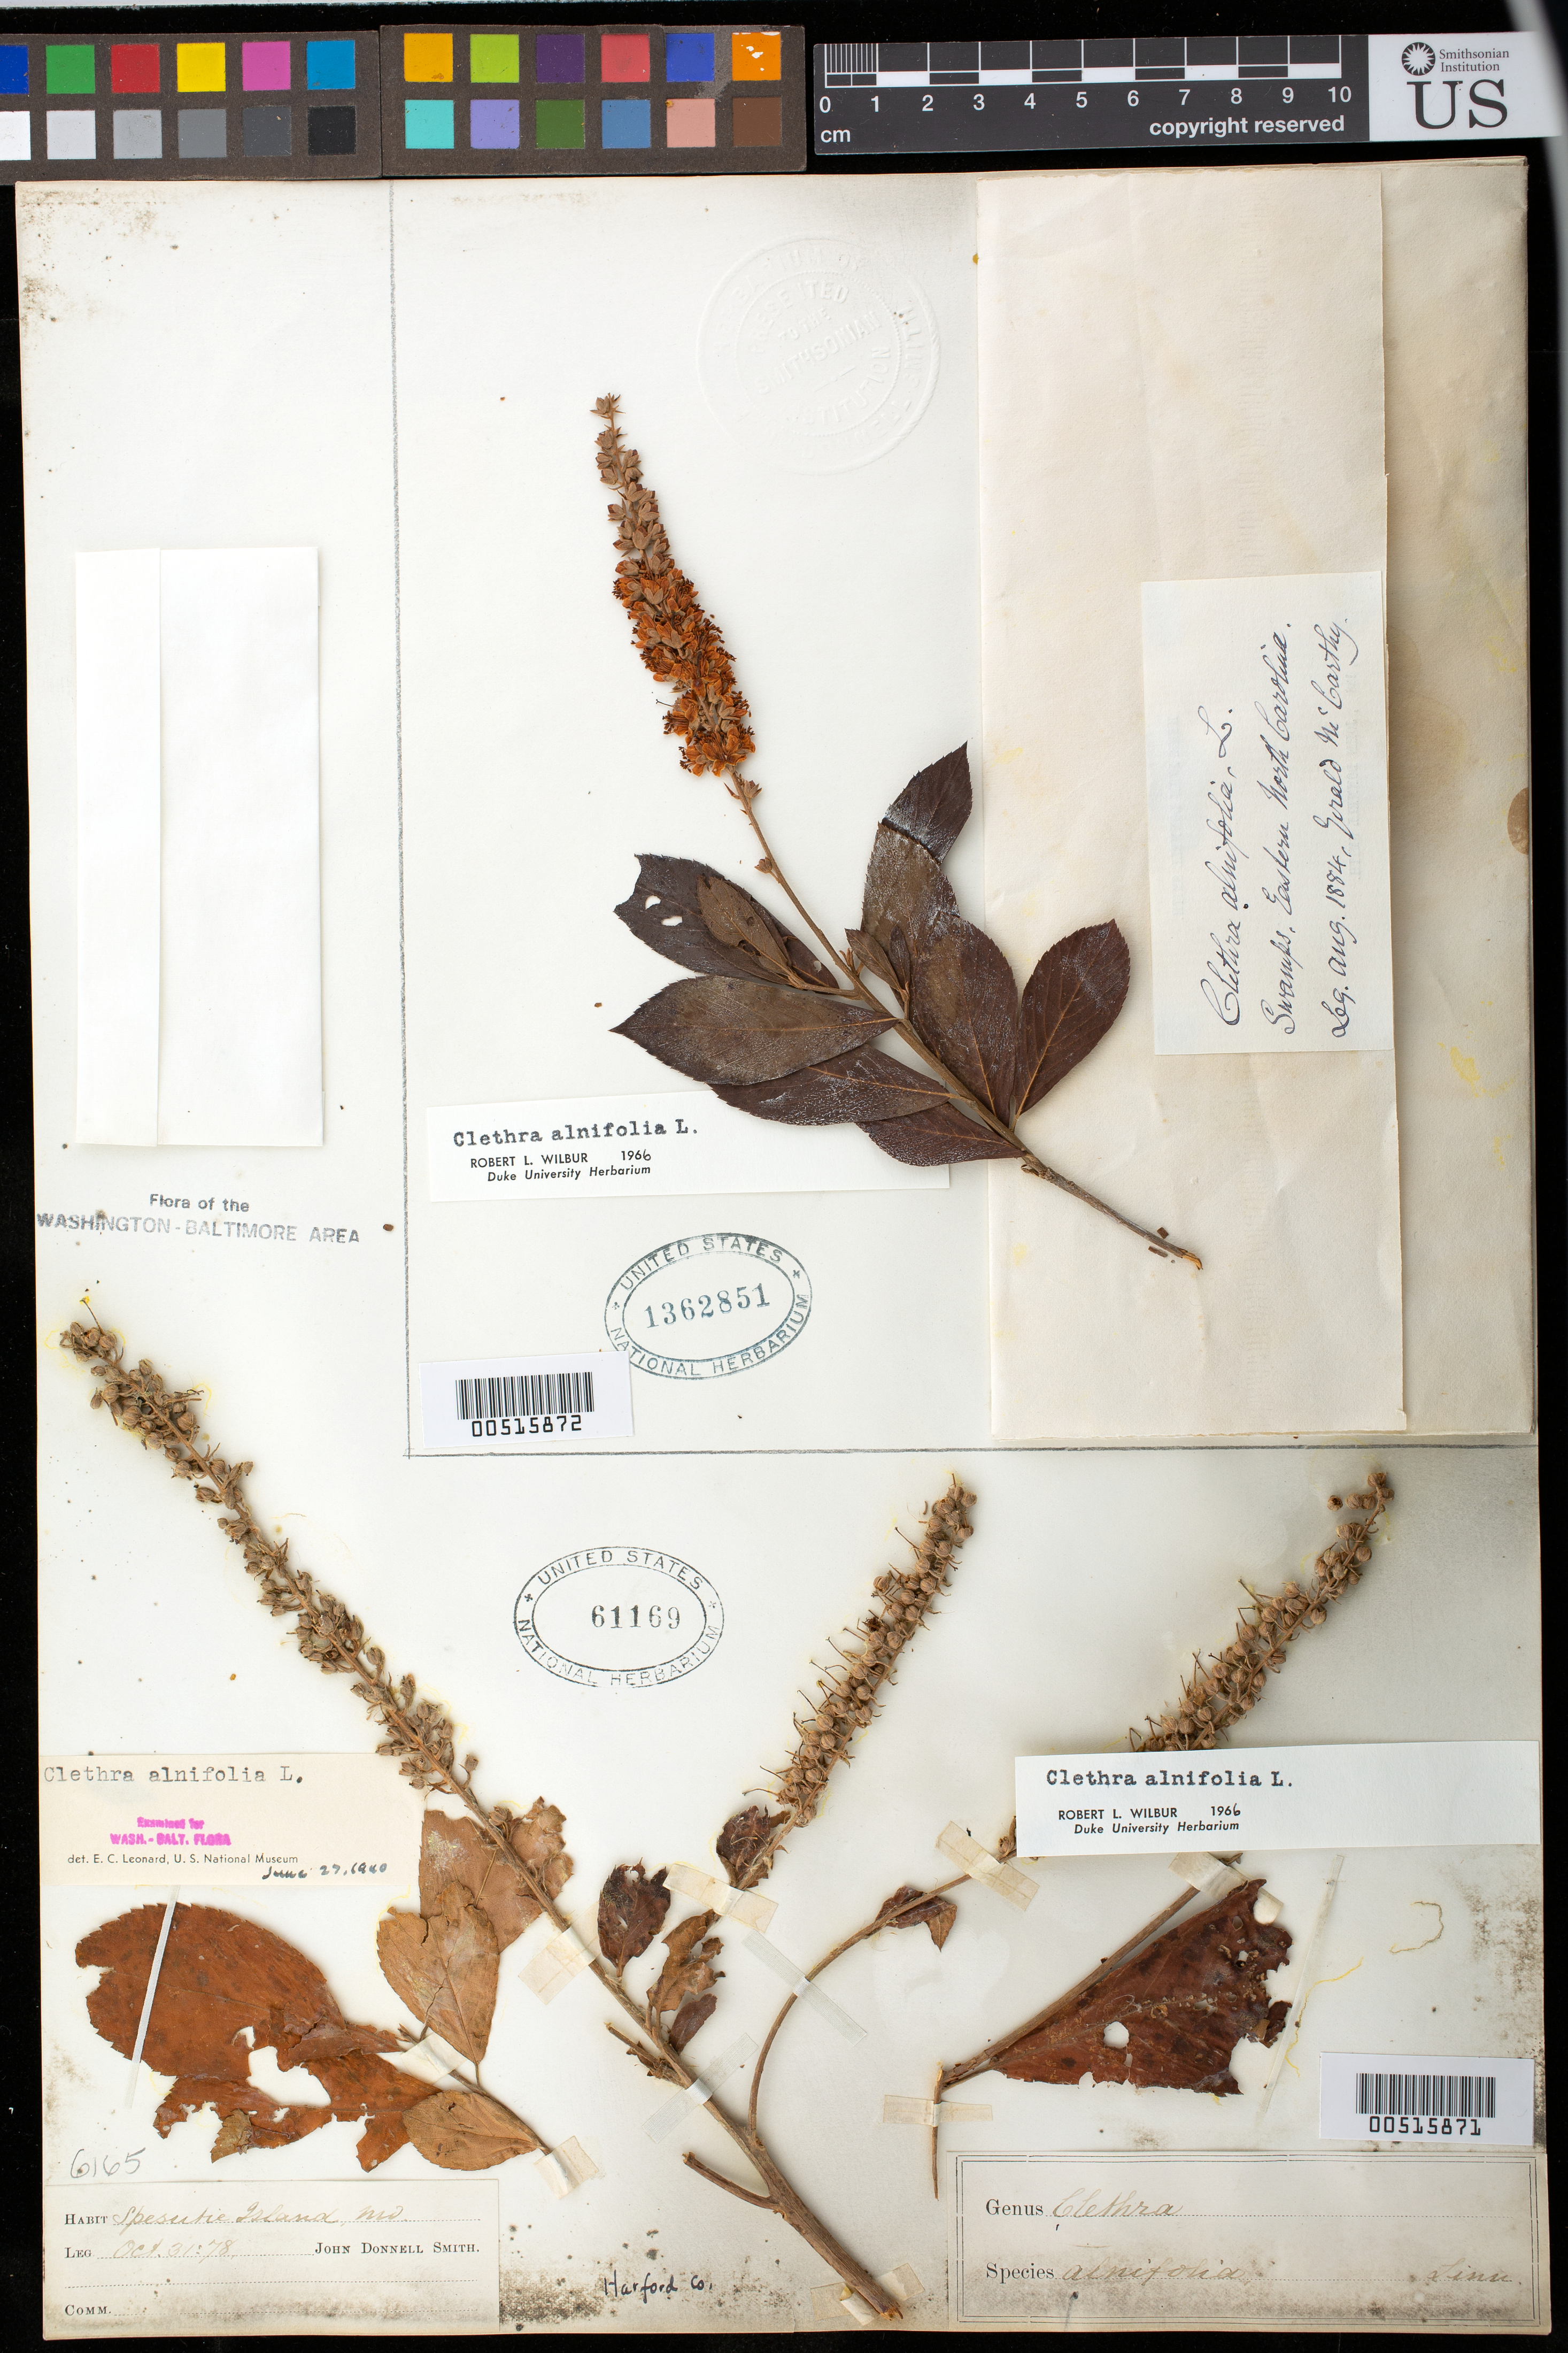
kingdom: Plantae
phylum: Tracheophyta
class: Magnoliopsida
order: Ericales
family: Clethraceae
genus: Clethra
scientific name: Clethra alnifolia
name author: L.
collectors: G. McCarthy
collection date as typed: Aug 1884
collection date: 1884-08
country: United States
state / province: North Carolina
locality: Swamps, Eastern North Carolina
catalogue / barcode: US 1362851